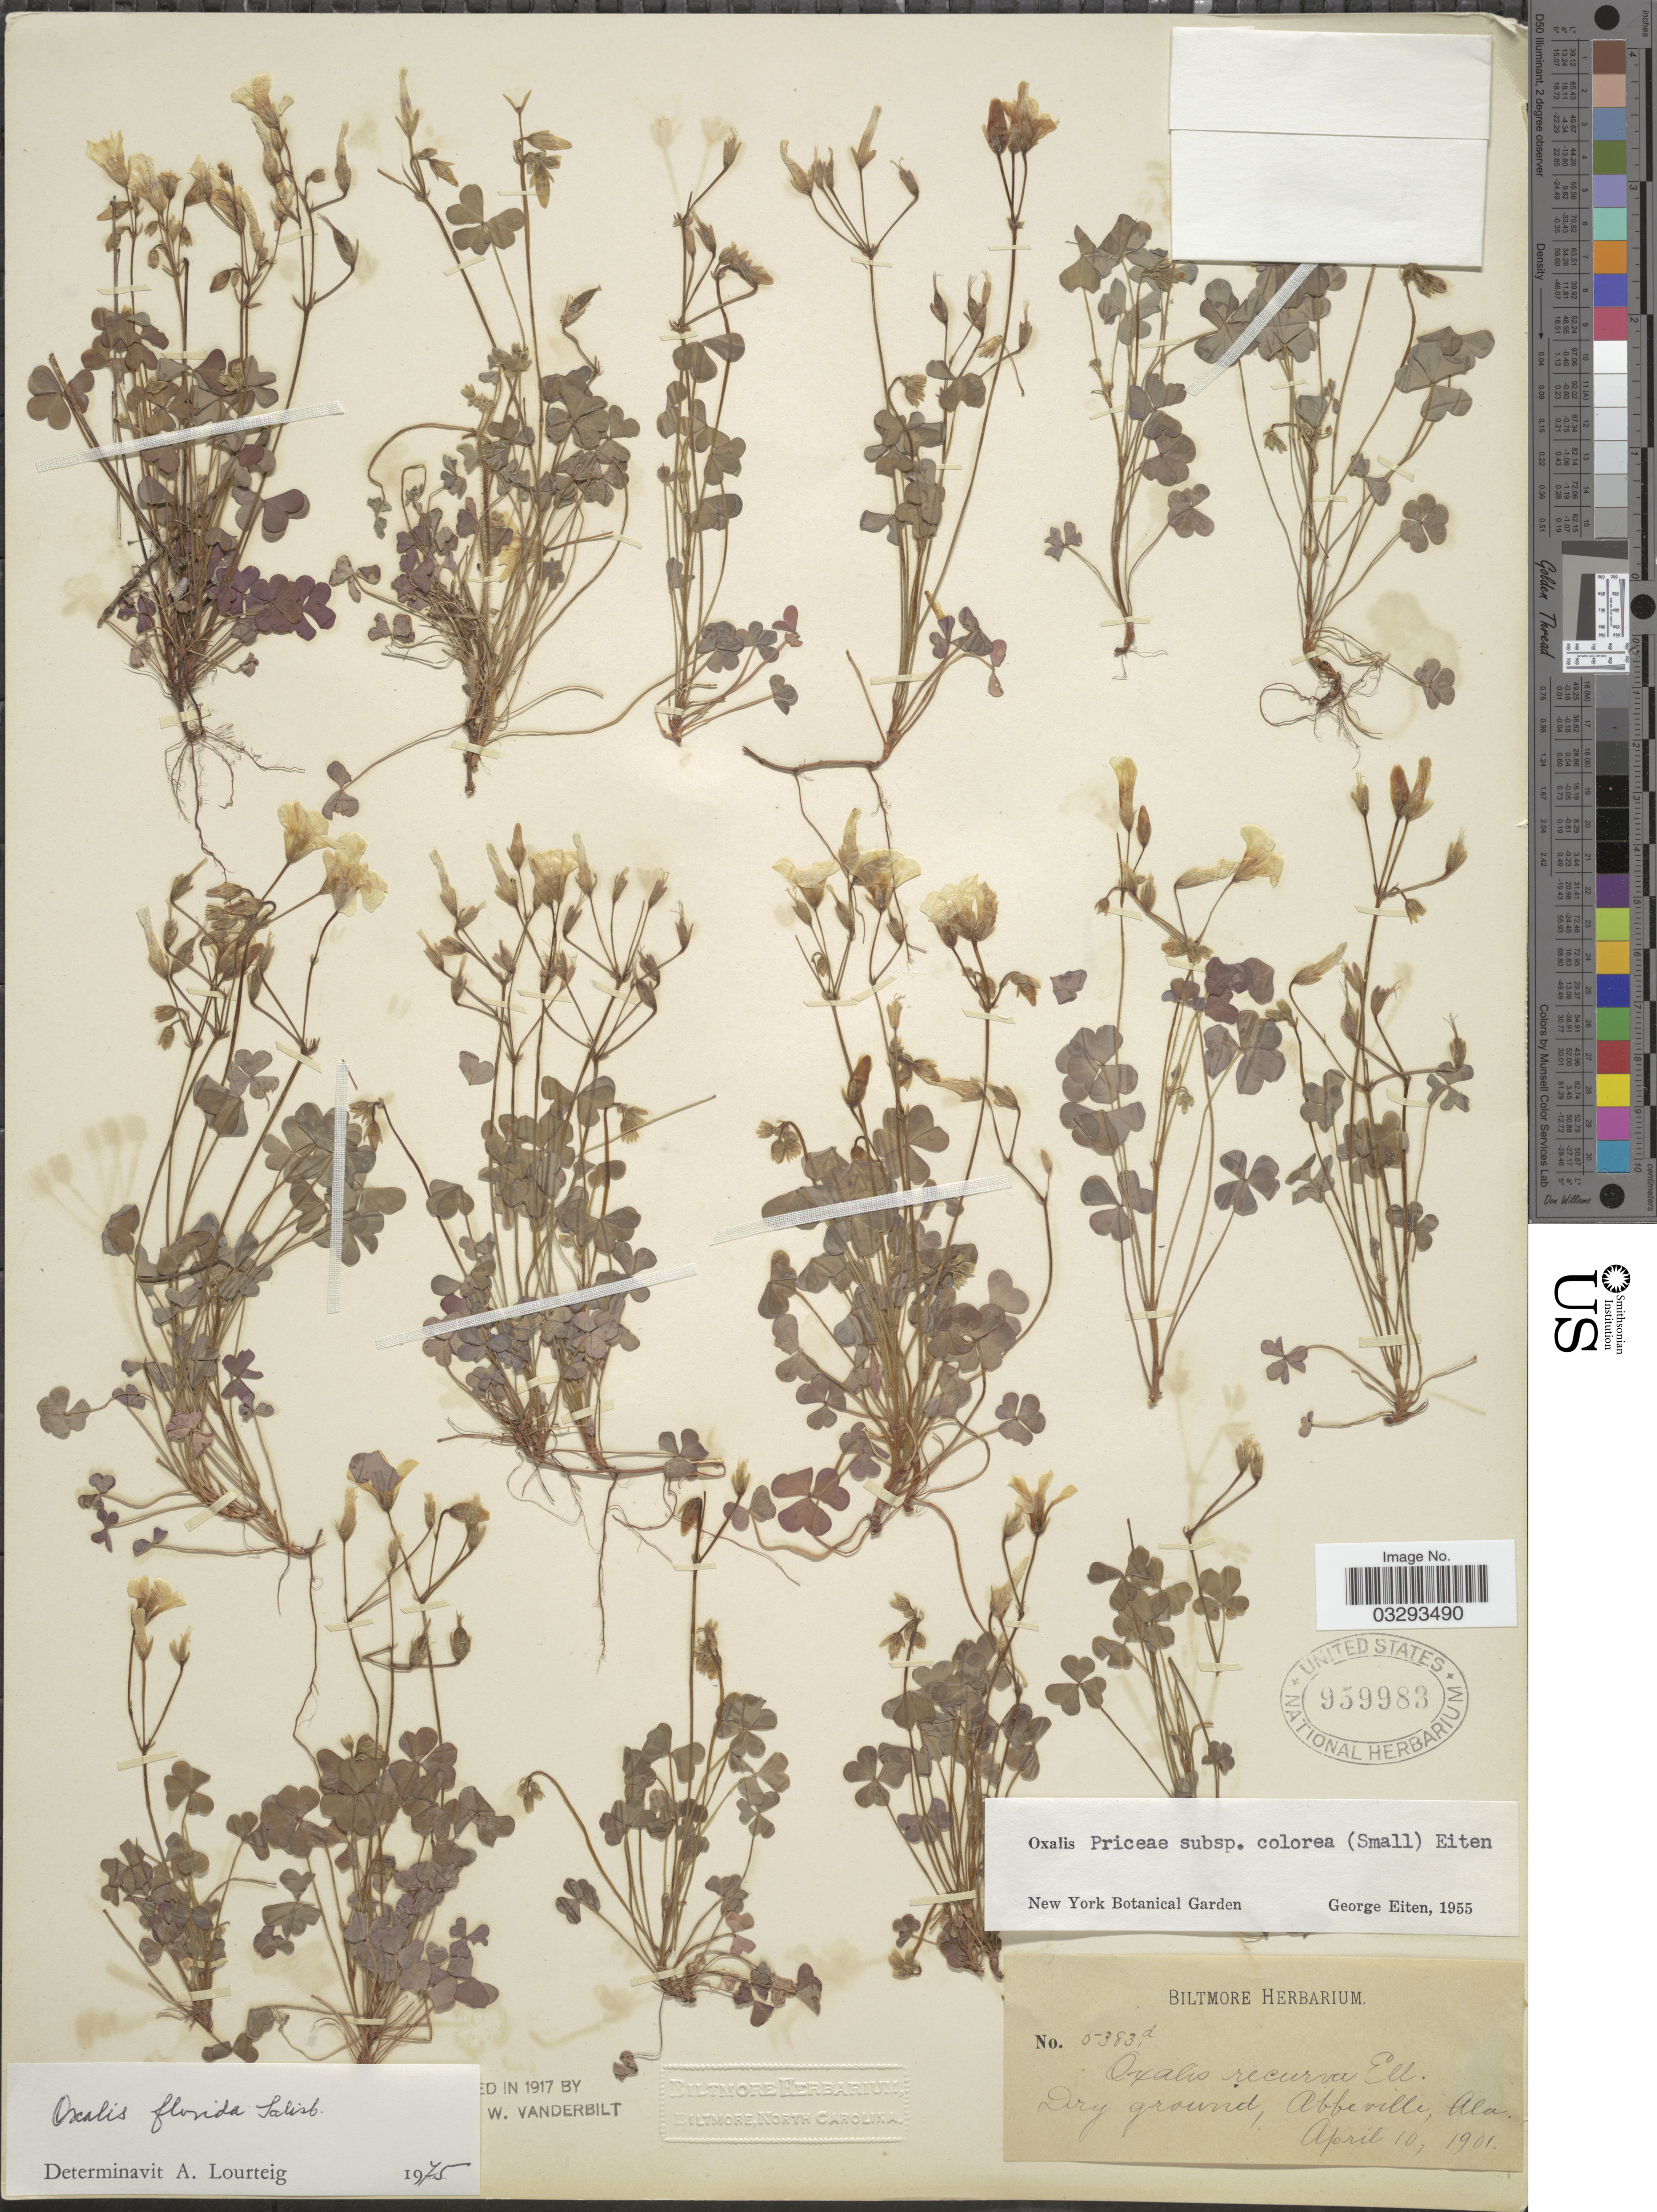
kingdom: Plantae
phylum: Tracheophyta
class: Magnoliopsida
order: Oxalidales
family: Oxalidaceae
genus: Oxalis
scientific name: Oxalis florida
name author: Salisb.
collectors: ex herb. Biltmore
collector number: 5383d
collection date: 1901-04-10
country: United States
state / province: Alabama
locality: Abbeville.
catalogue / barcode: US 959983